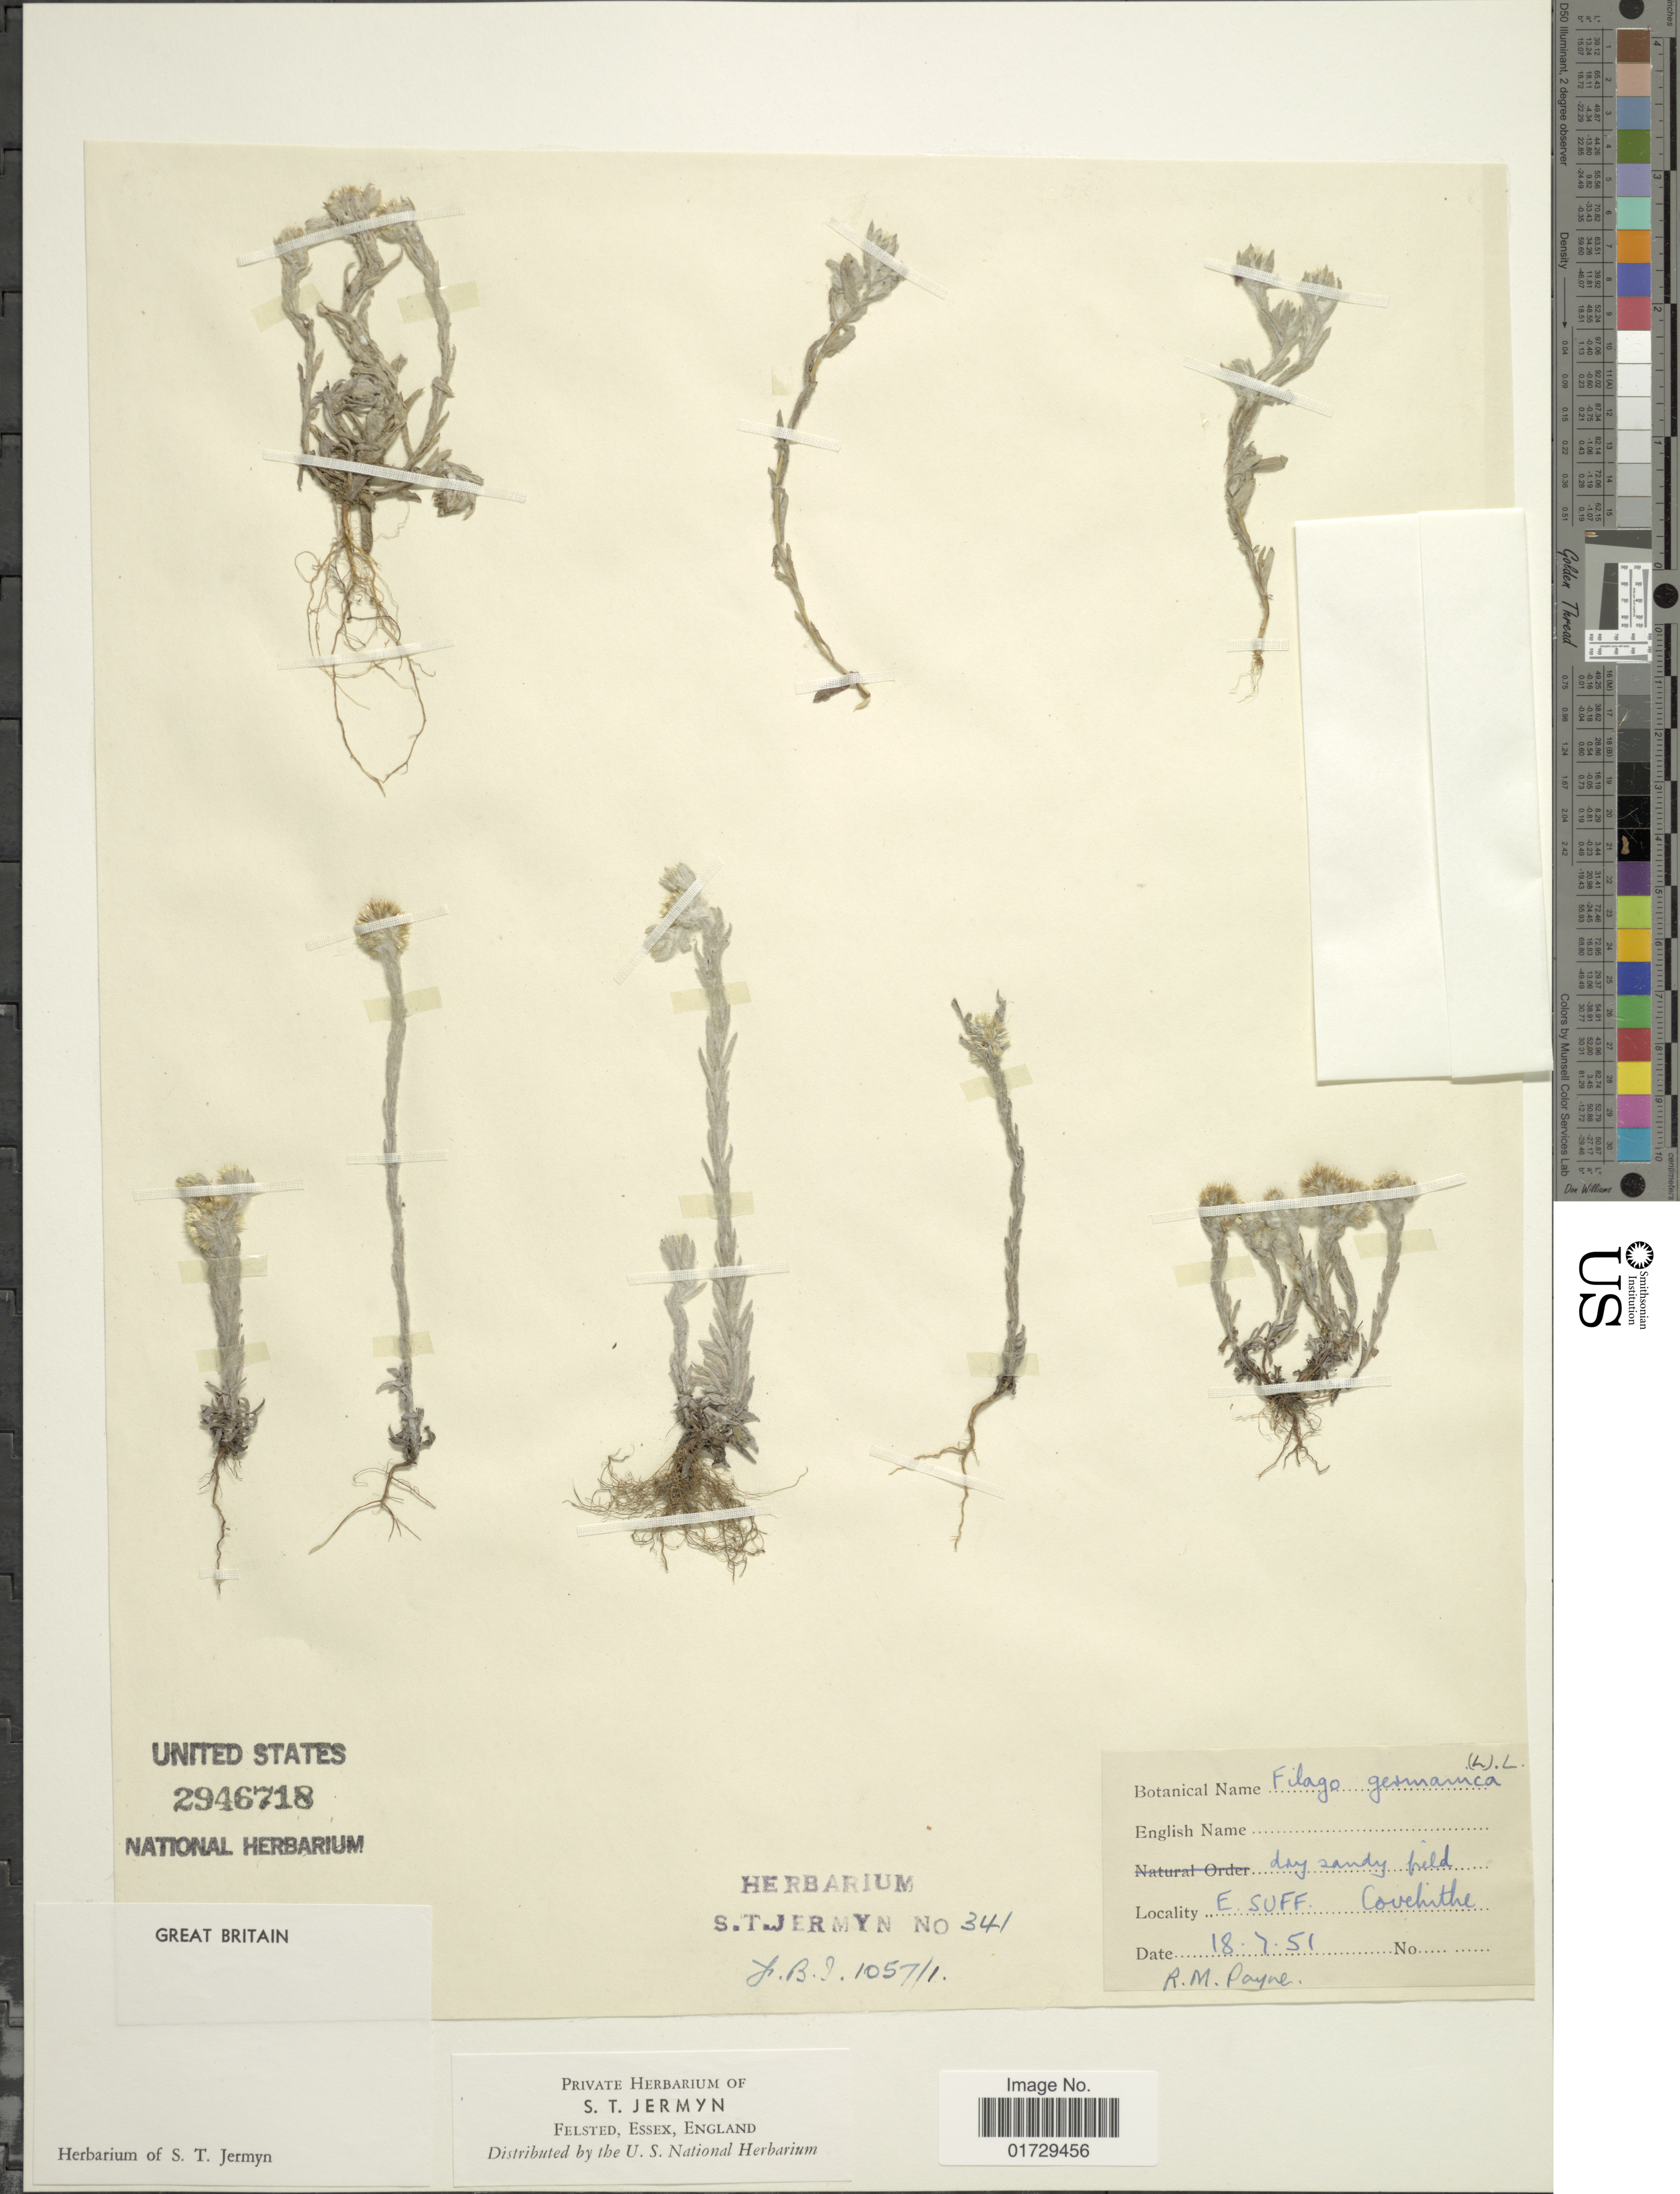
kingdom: Plantae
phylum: Tracheophyta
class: Magnoliopsida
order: Asterales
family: Asteraceae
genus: Filago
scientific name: Filago germanica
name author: (L.) Huds.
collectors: R. Payne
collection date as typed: Transcribed d/m/y: 18/7/51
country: United Kingdom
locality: E. Suff. Covehithe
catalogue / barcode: US 2946718